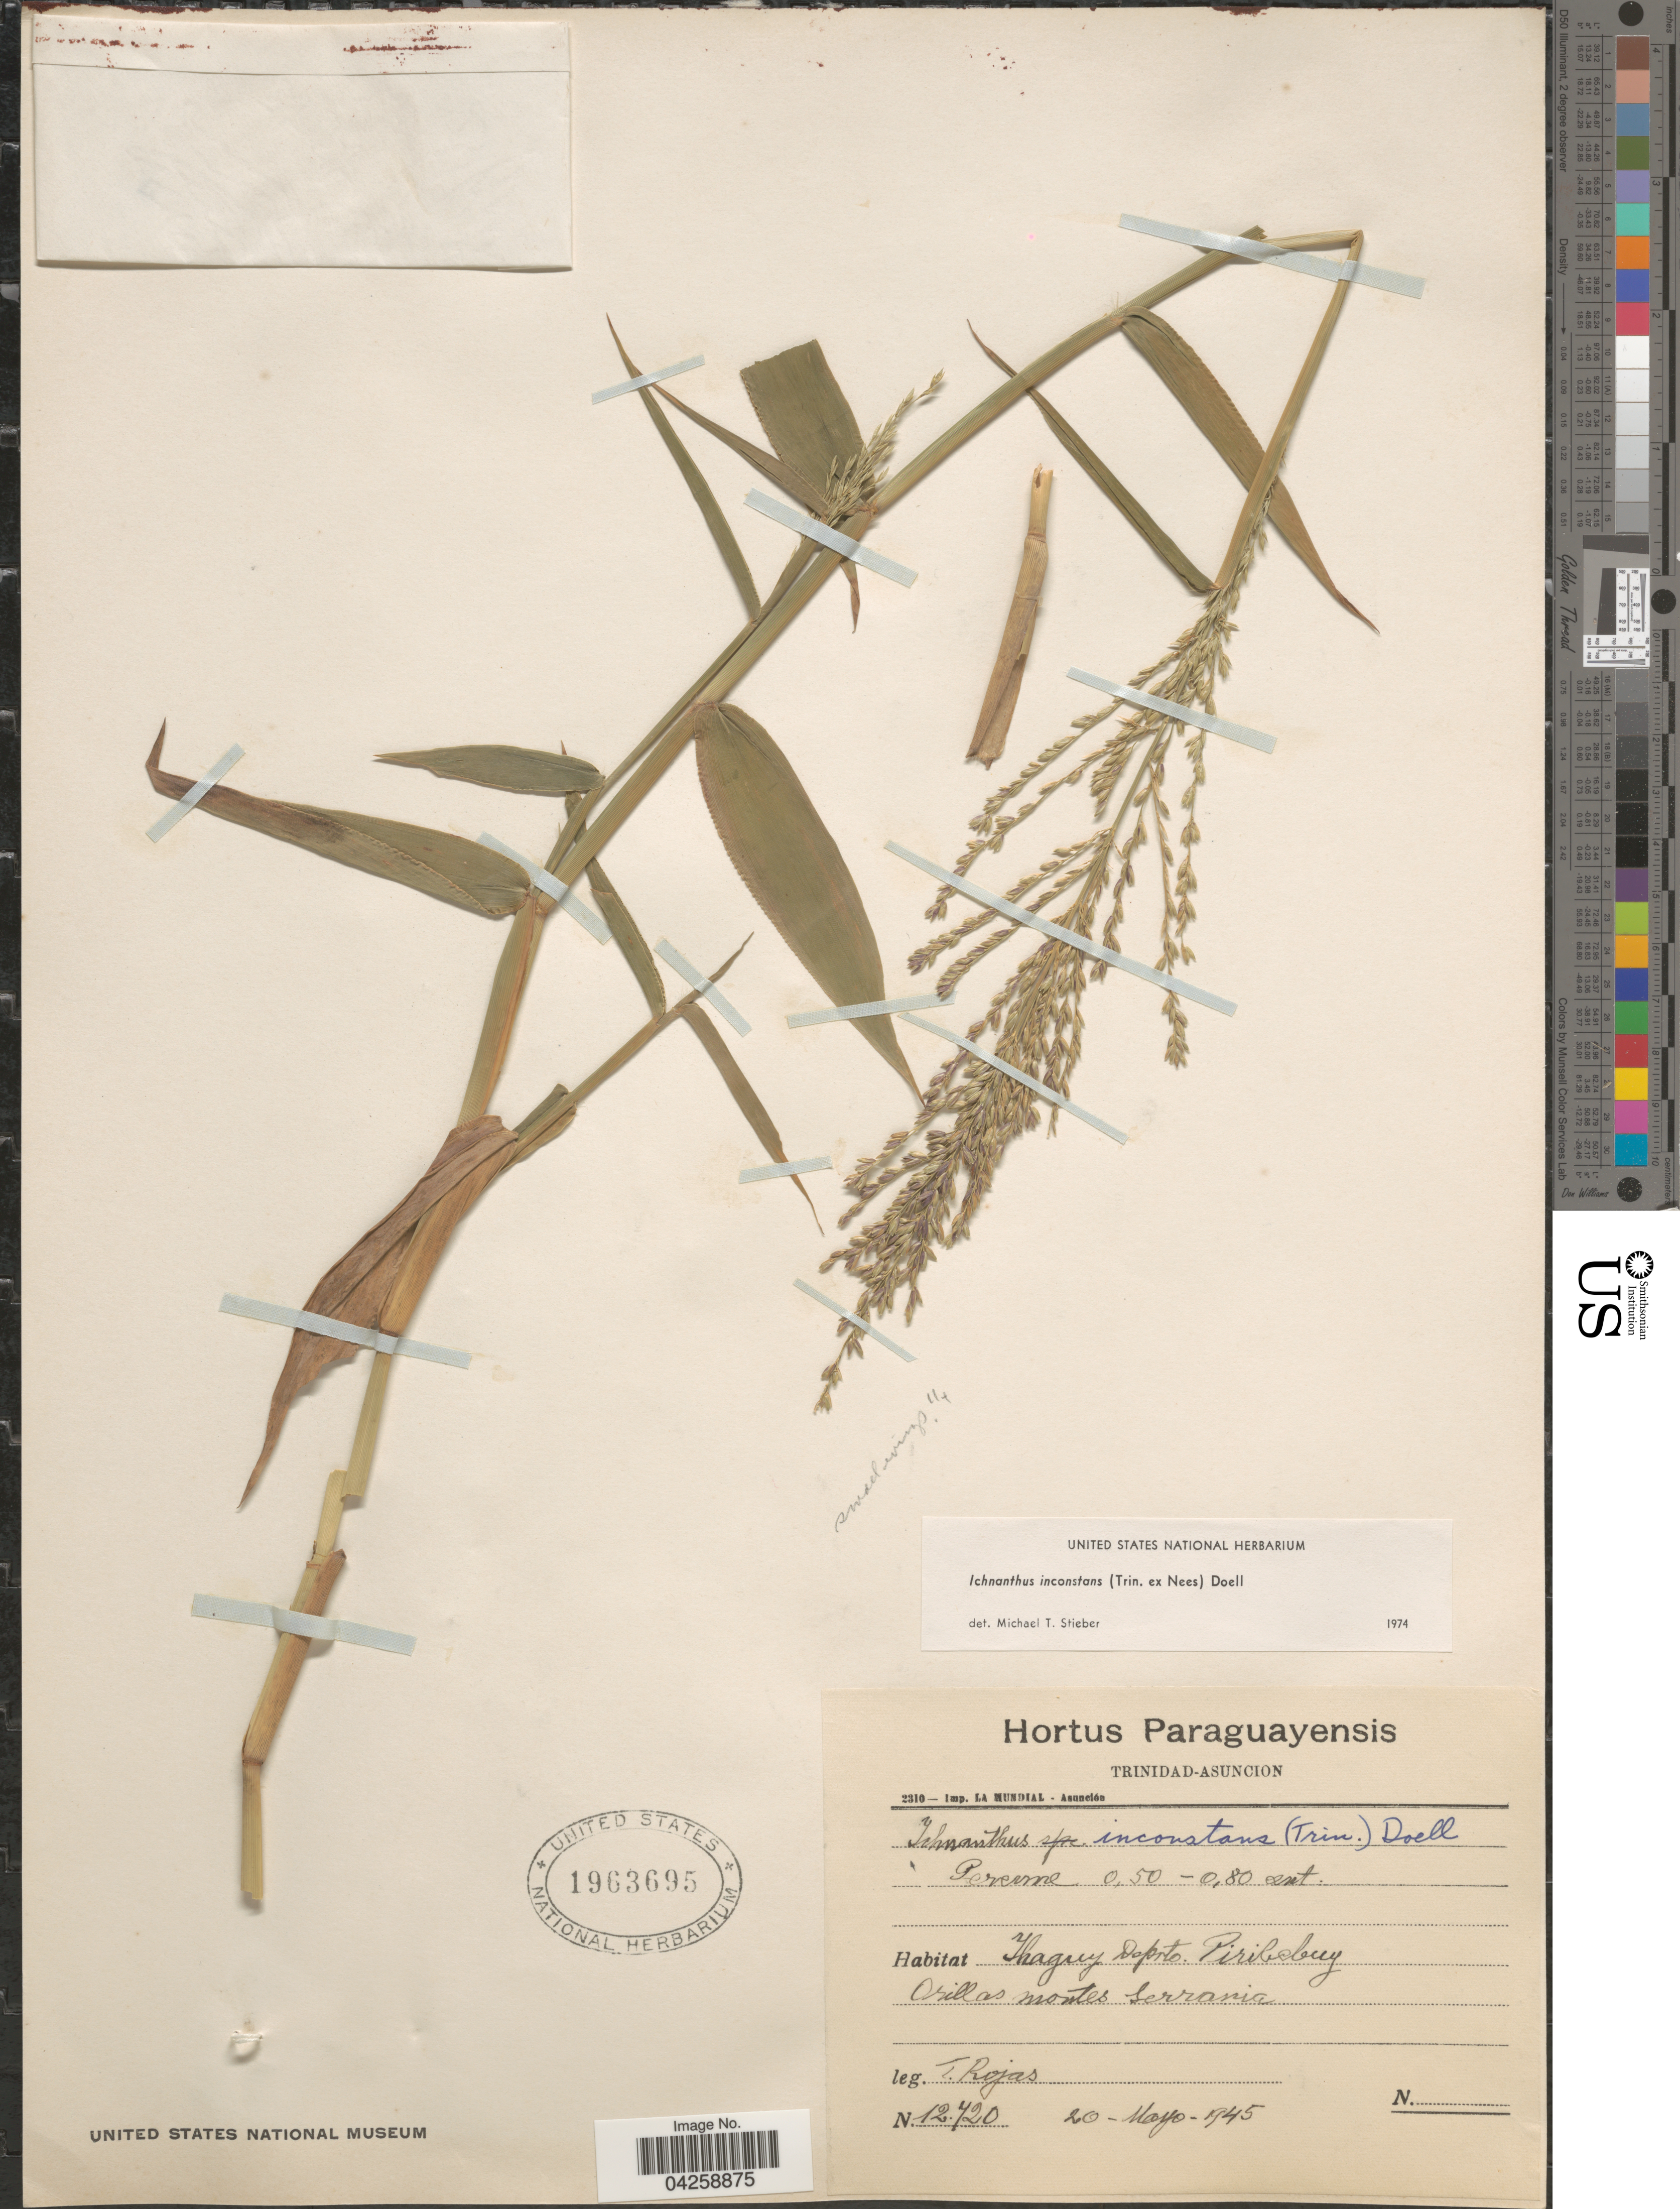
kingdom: Plantae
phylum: Tracheophyta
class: Liliopsida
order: Poales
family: Poaceae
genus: Ichnanthus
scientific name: Ichnanthus inconstans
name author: (Trin. ex Nees) Döll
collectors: T. Rojas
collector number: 12720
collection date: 1945-05-20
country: Paraguay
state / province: Asuncion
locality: Ihaguy Depto. Piribebuy. Orillas montes Serrania.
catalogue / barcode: US 1963695